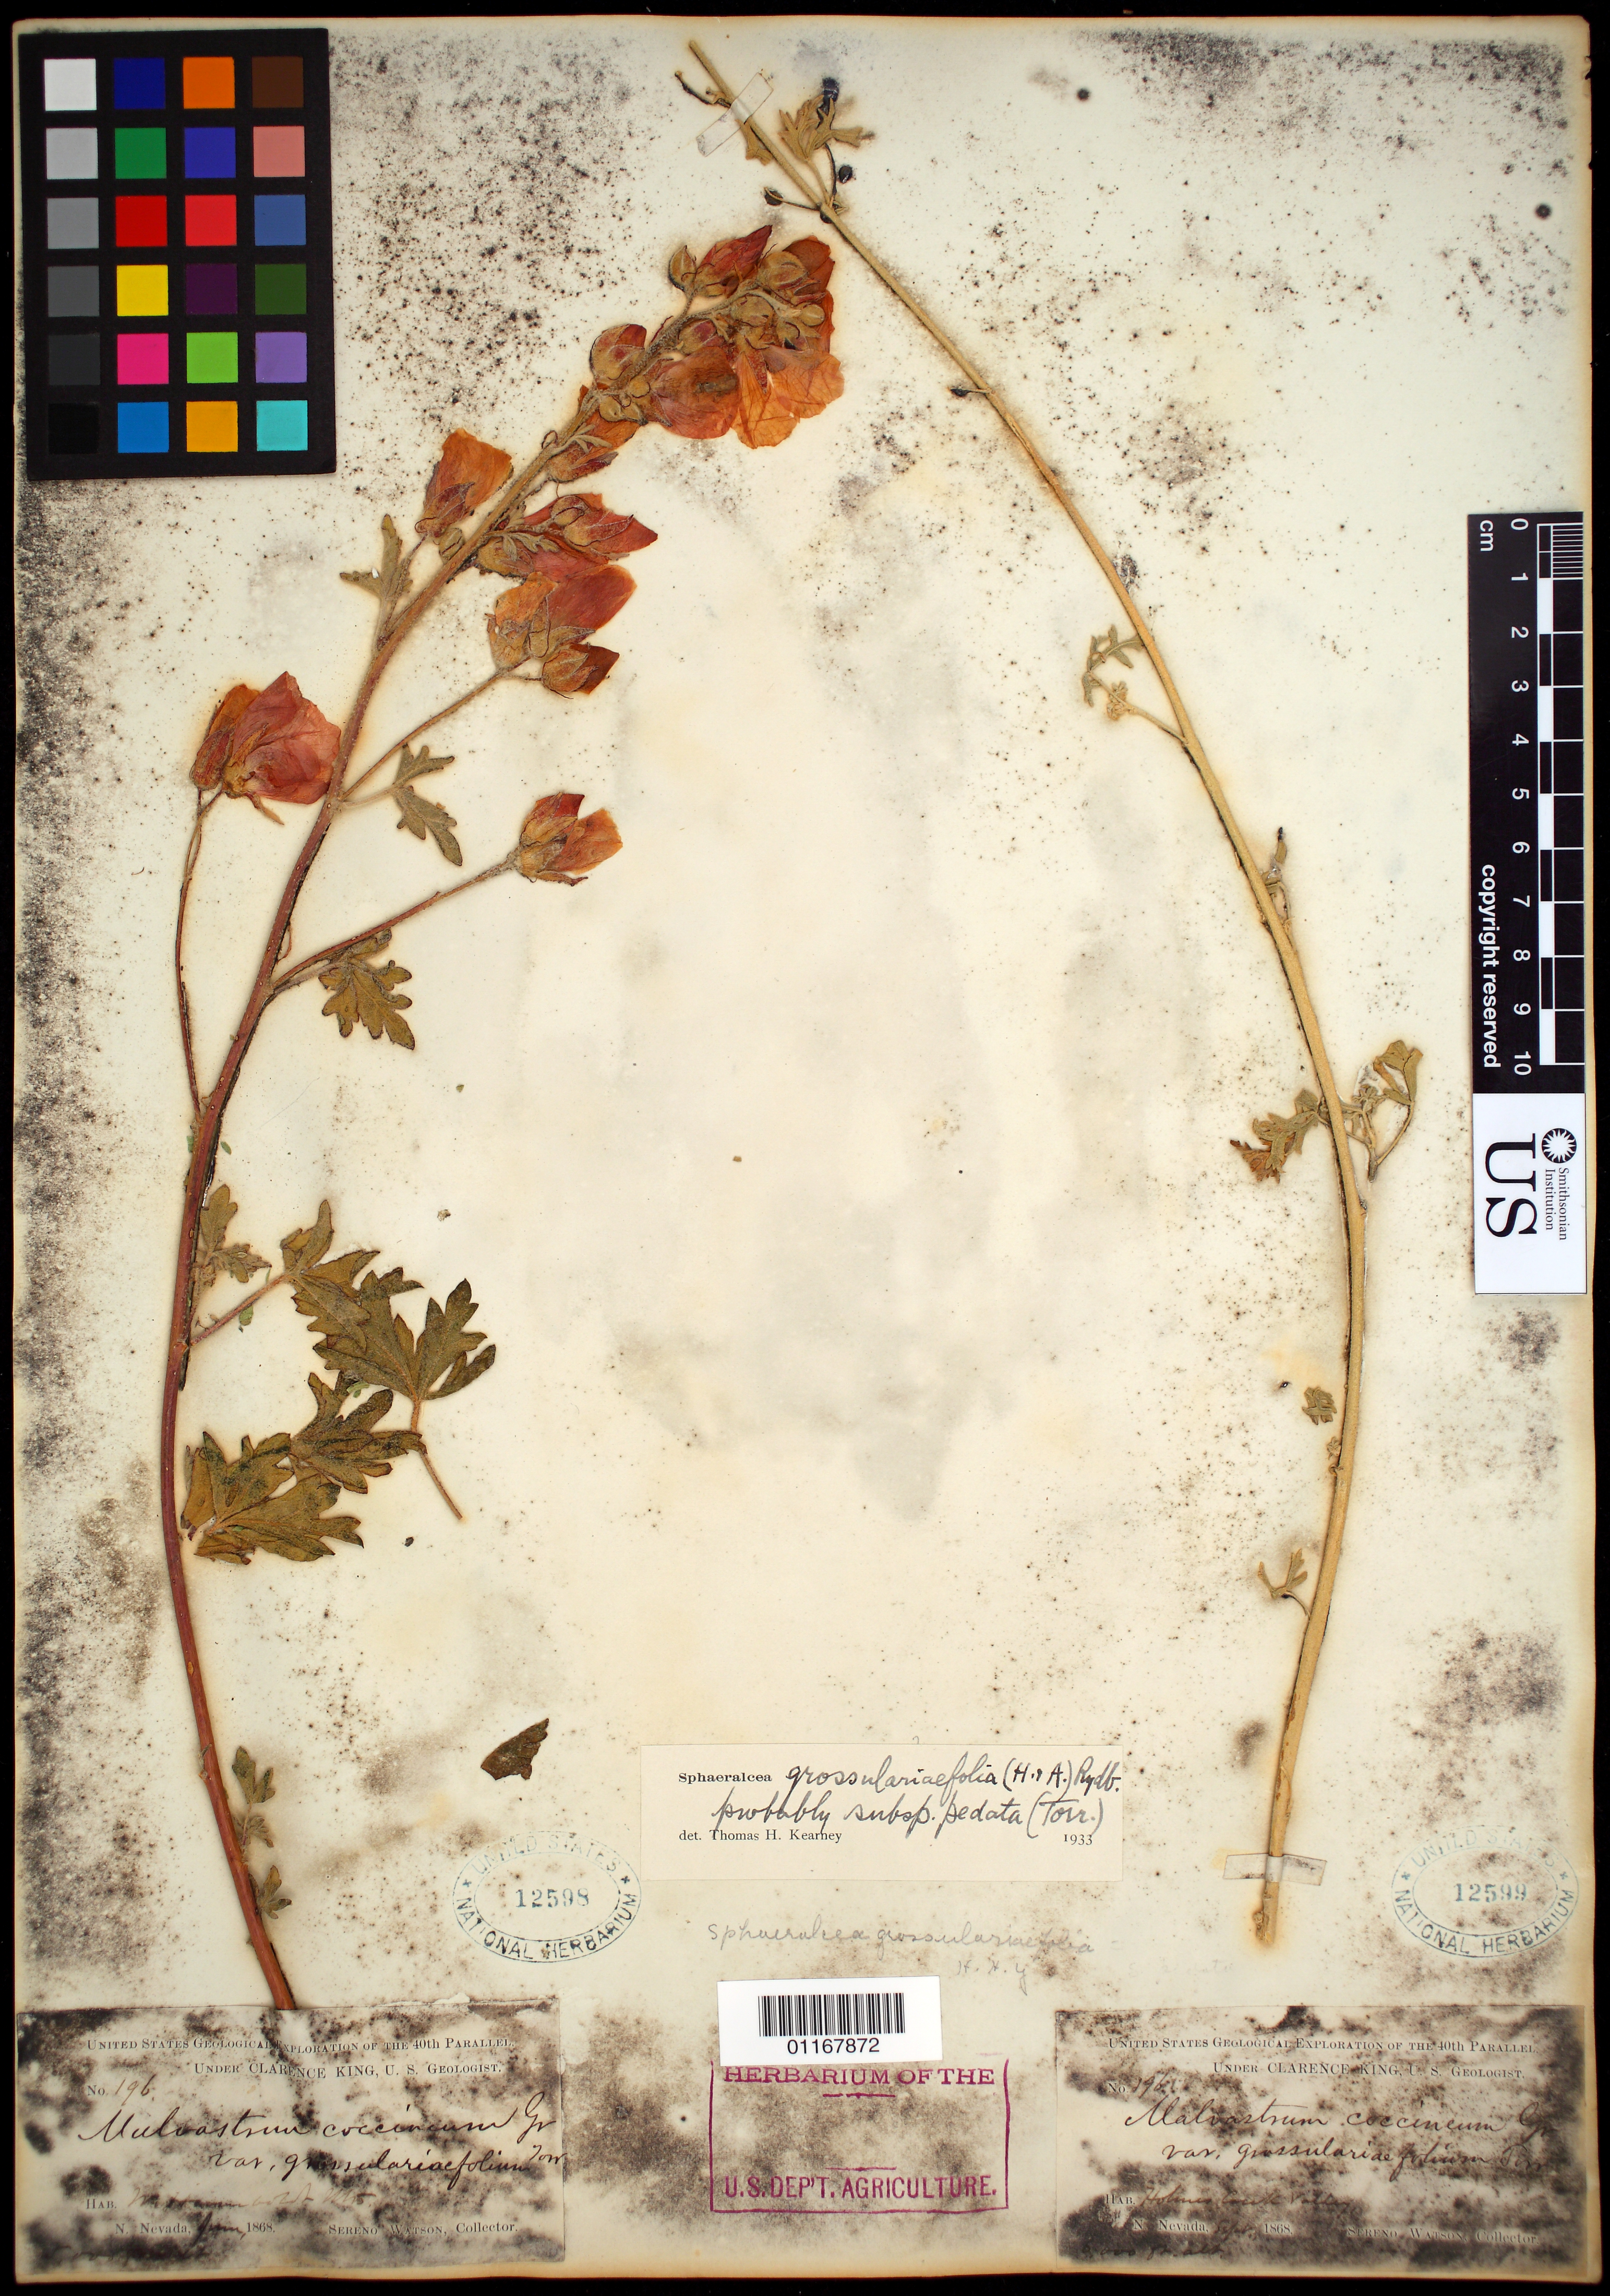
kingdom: Plantae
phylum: Tracheophyta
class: Magnoliopsida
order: Malvales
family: Malvaceae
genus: Sphaeralcea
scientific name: Sphaeralcea grossulariifolia var. pedata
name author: (Torr. & A. Gray) Kearney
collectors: S. Watson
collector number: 196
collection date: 1868-06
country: United States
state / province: Nevada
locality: W. Humboldt Mts., N. Nevada.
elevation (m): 1524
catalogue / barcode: US 12598